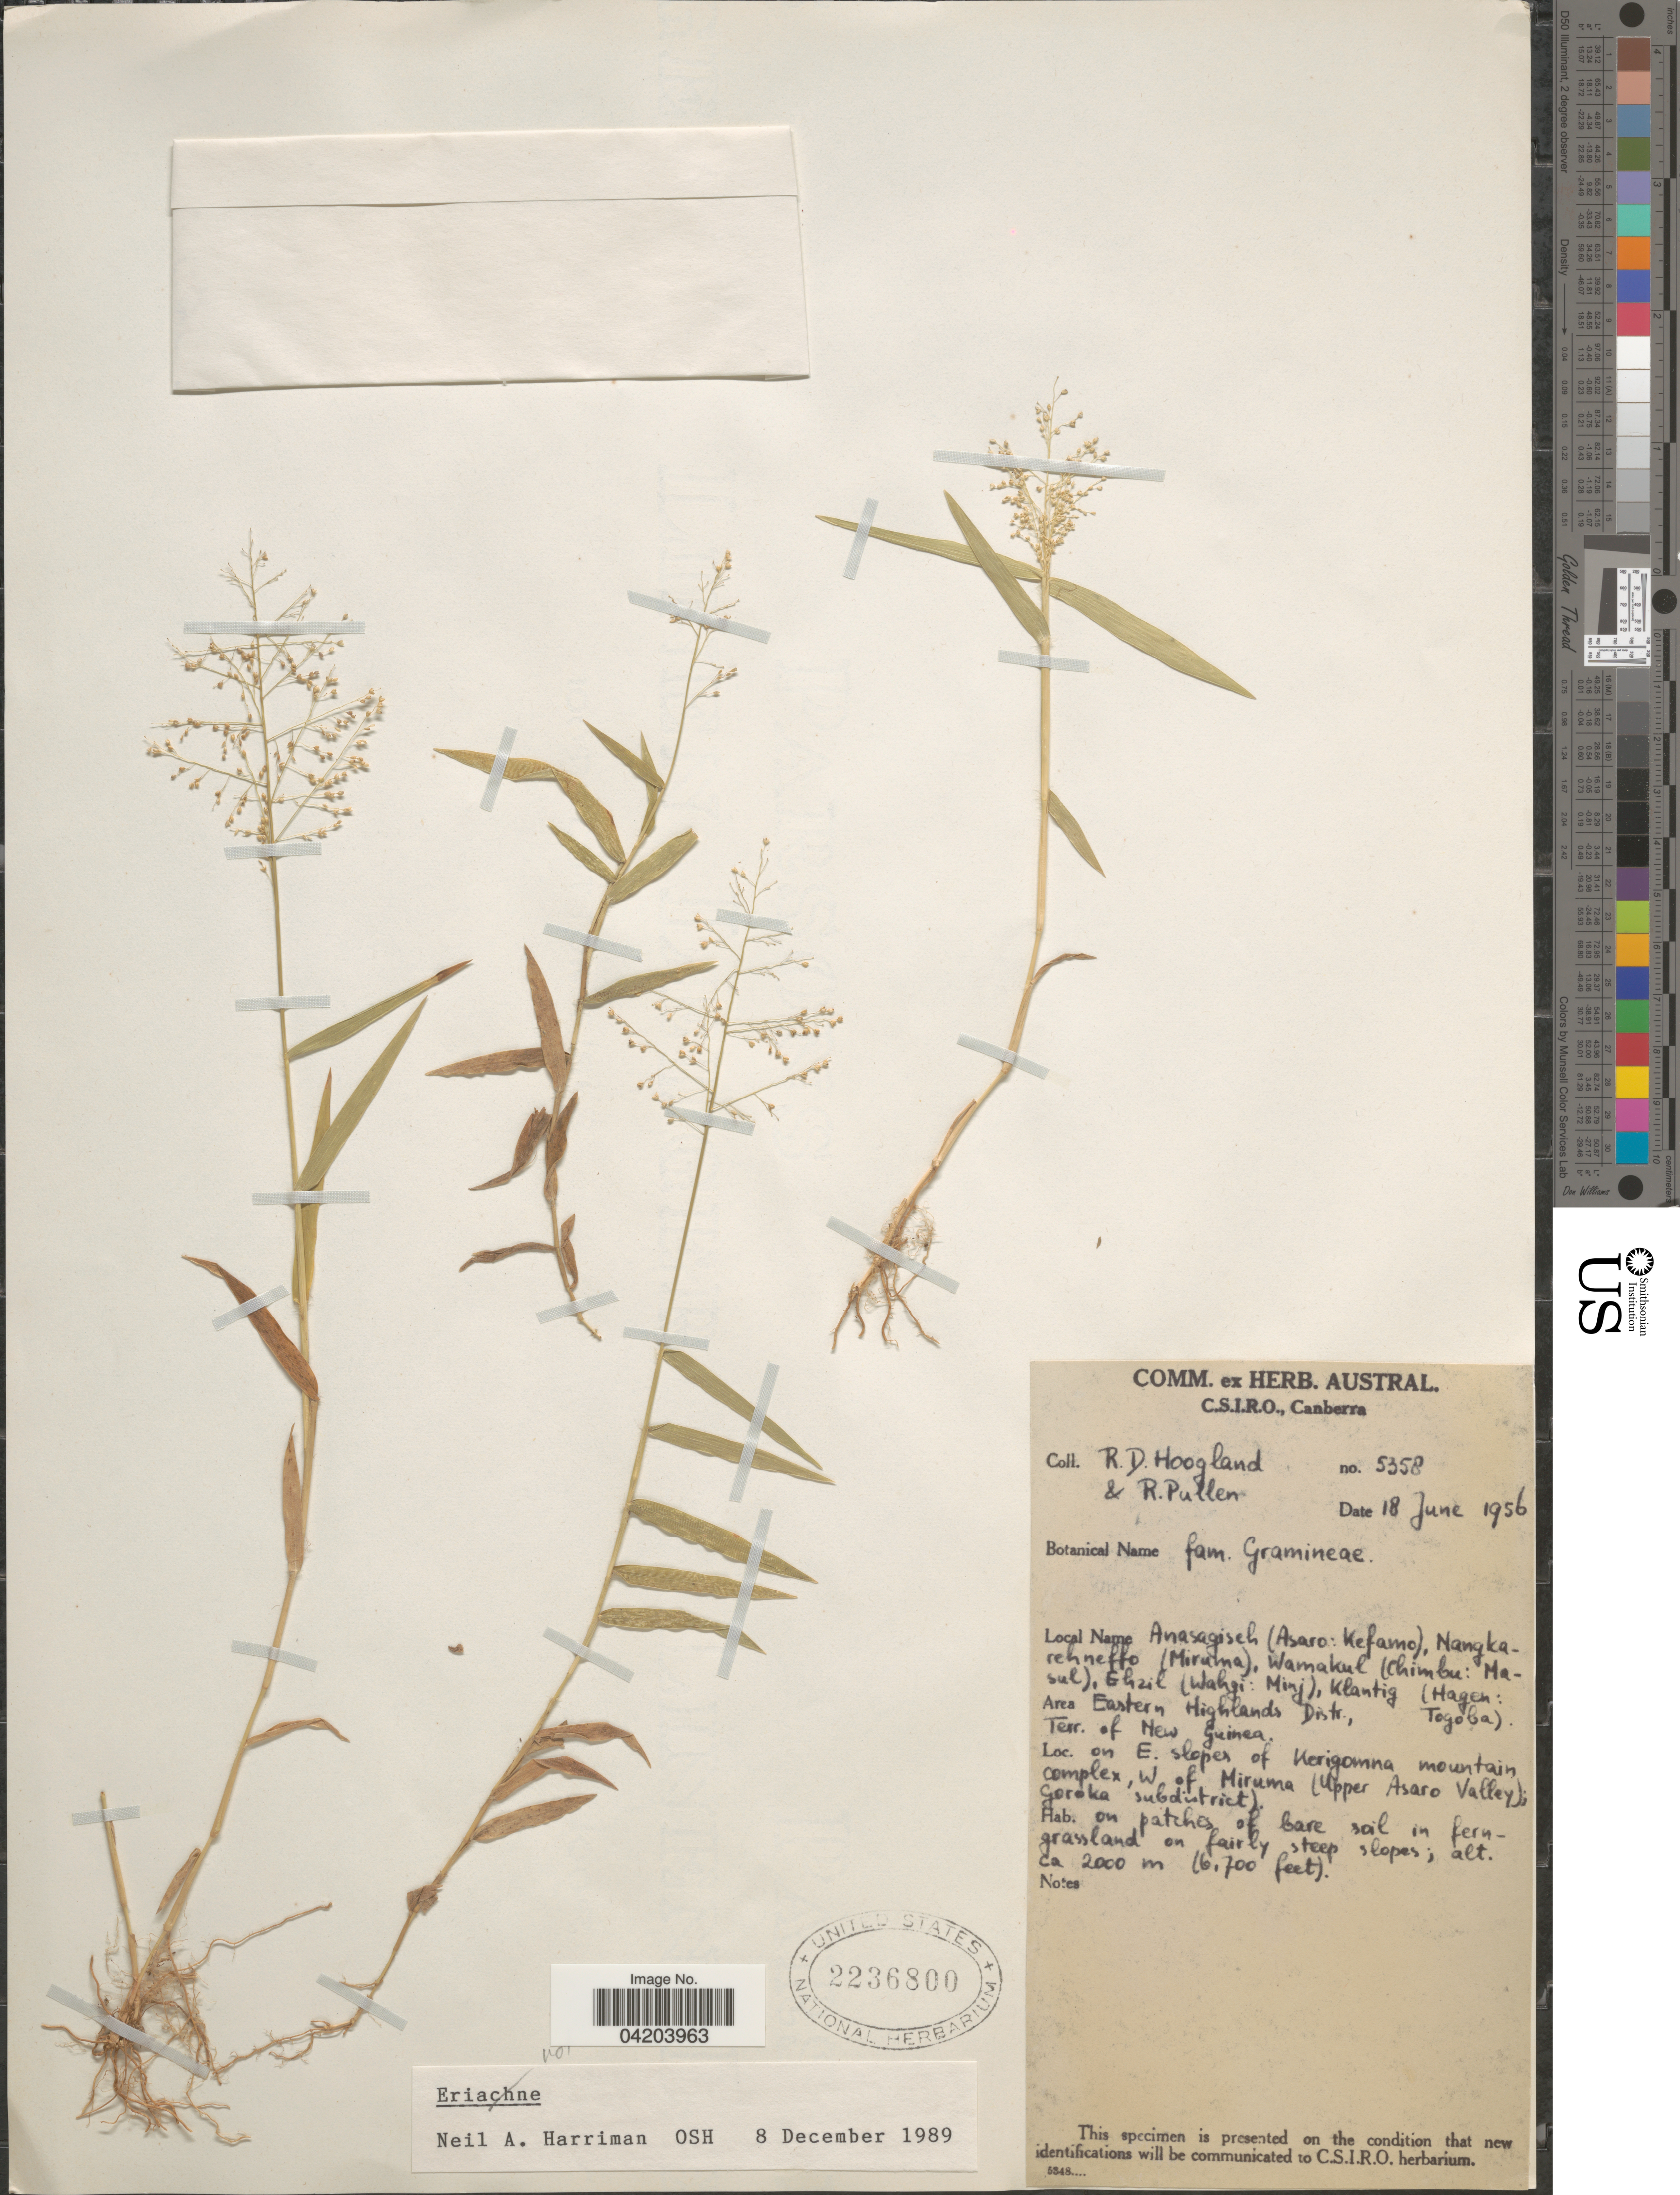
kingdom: Plantae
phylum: Tracheophyta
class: Liliopsida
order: Poales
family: Poaceae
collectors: R. D. Hoogland & R. Pullen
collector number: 5358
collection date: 1956-06-18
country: Papua New Guinea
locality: Eastern Highlands Distr., Terr. of New Guinea. On E. slopes of Kerigomna mountain complex, W of Miruma (Upper Asaro Valley); Goroka subdistrict).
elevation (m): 2000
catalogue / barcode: US 2236800